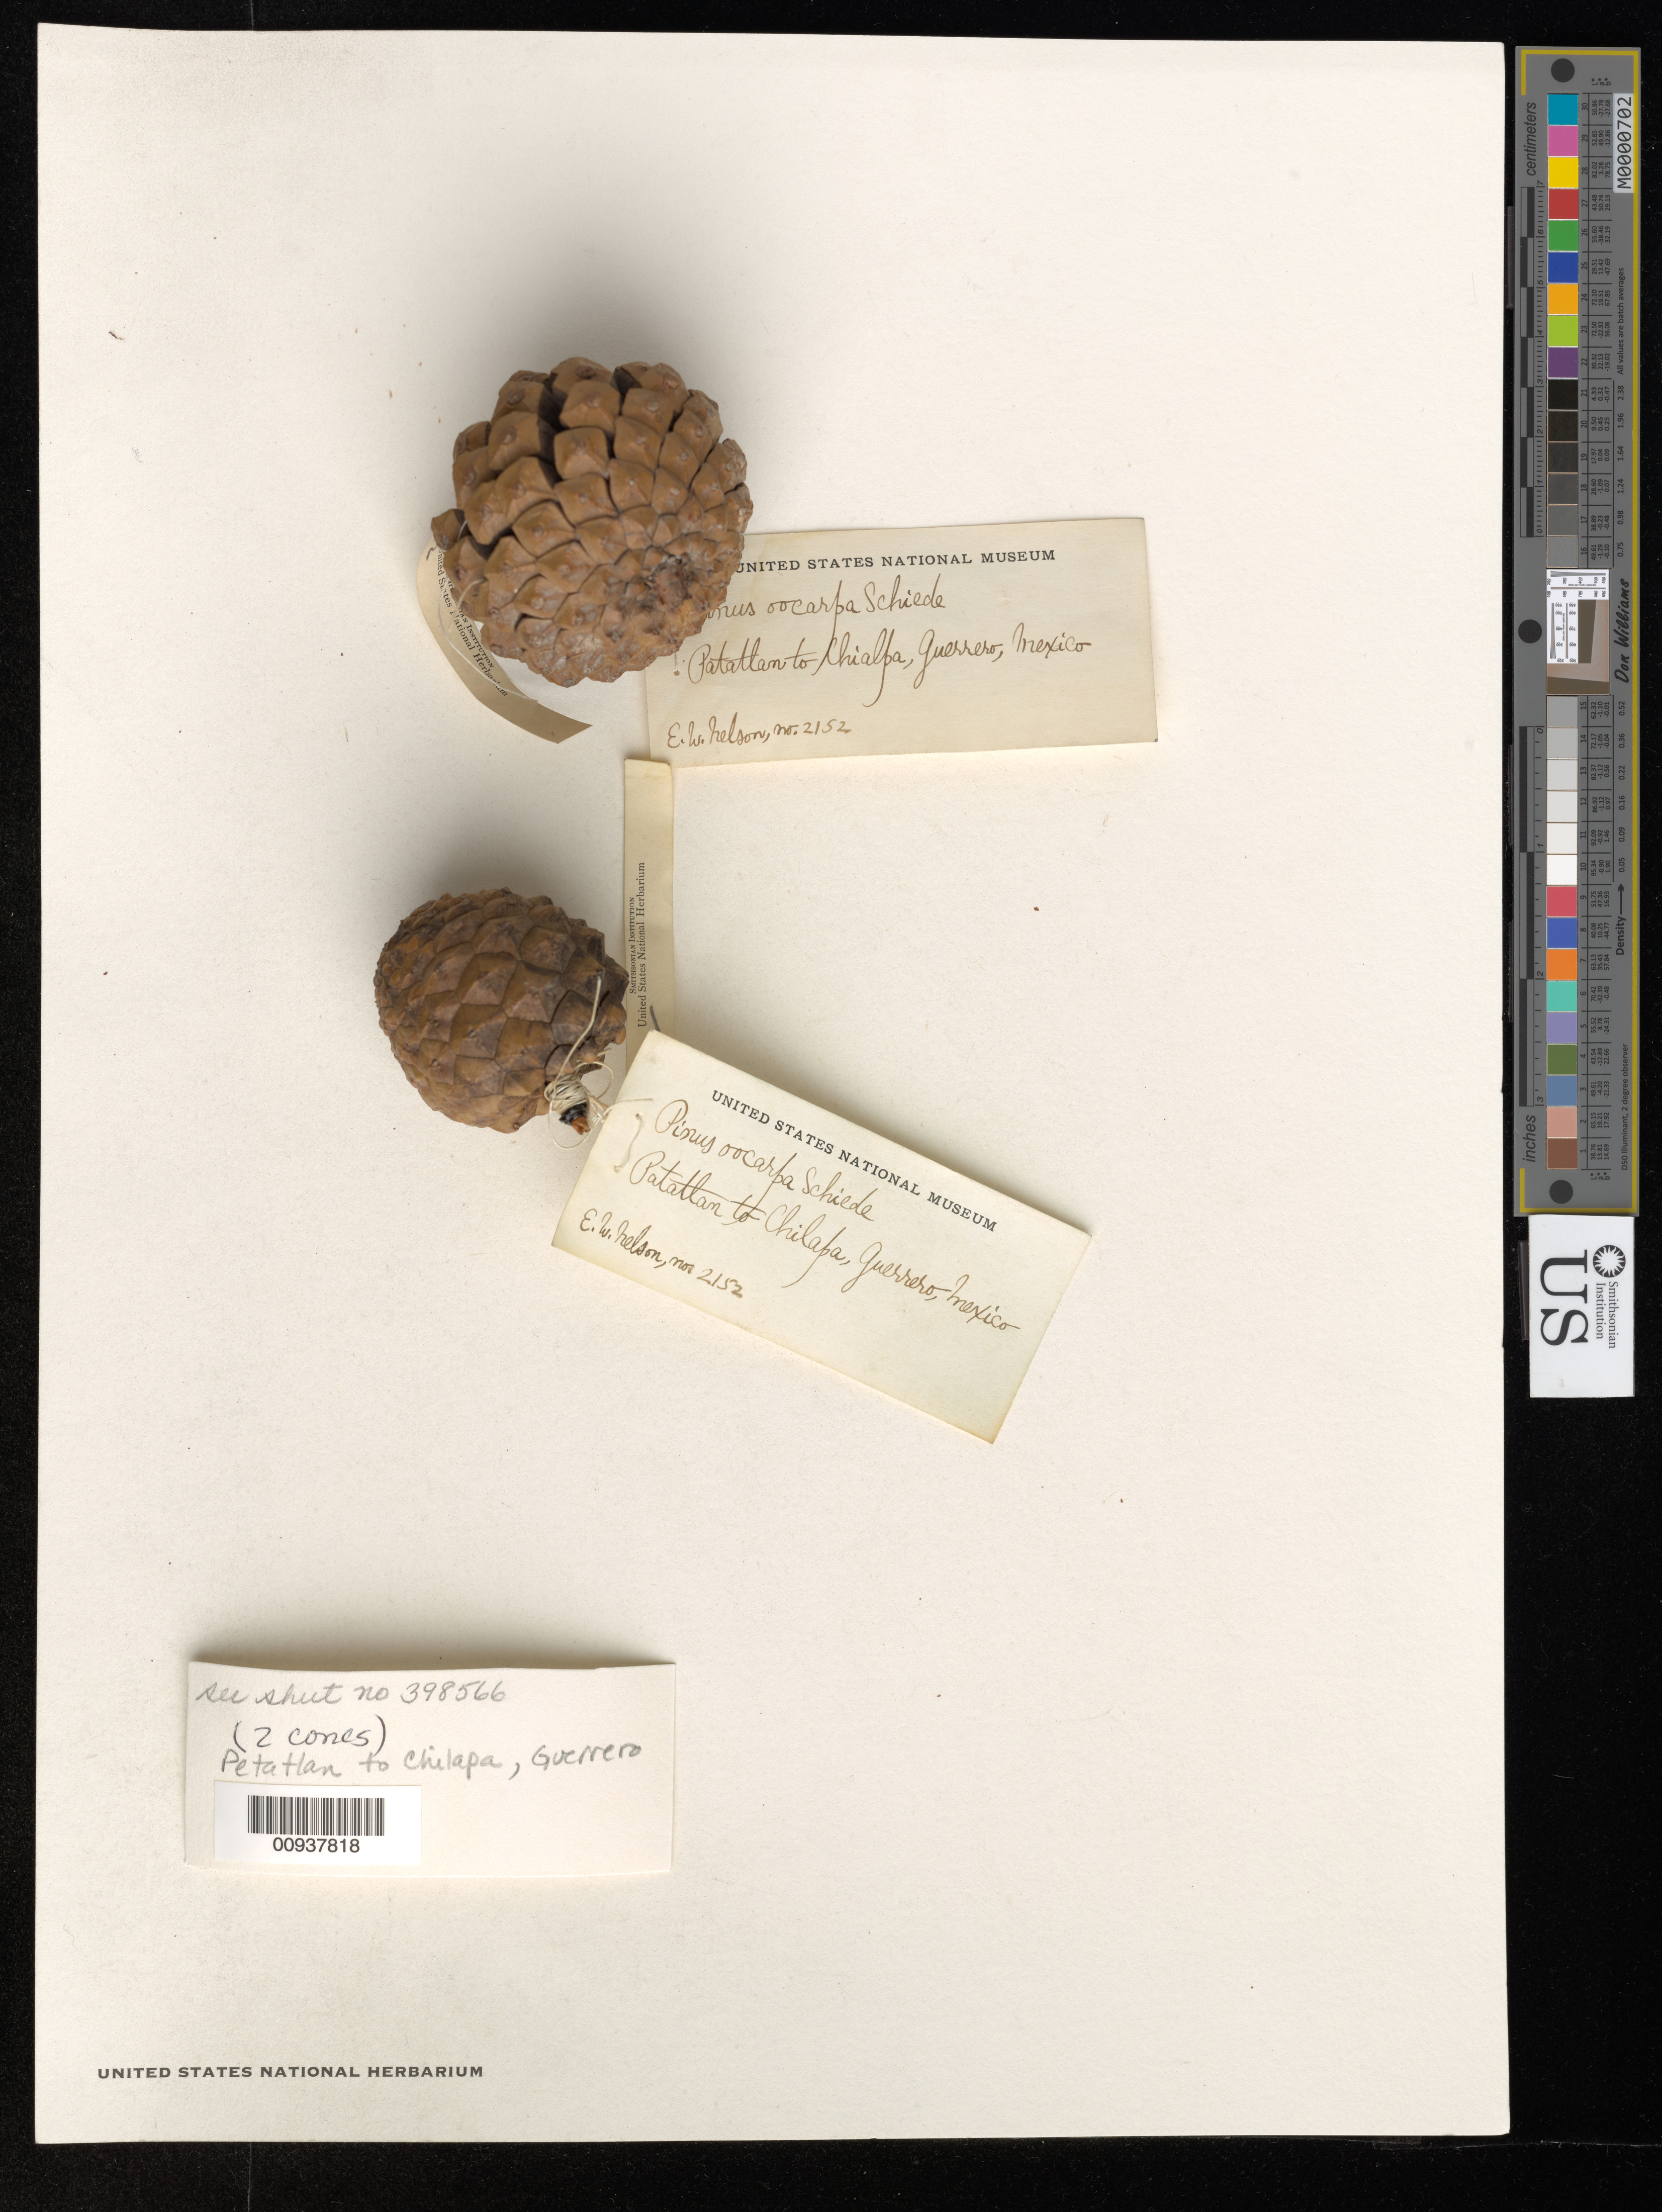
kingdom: Plantae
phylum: Tracheophyta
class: Pinopsida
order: Pinales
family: Pinaceae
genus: Pinus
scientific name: Pinus oocarpa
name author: Schiede ex Schltdl.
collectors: E. W. Nelson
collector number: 2152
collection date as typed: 1894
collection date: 1894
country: Mexico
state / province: Guerrero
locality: Patatlan [sic correct spelling Petatlan] to Chilapa.